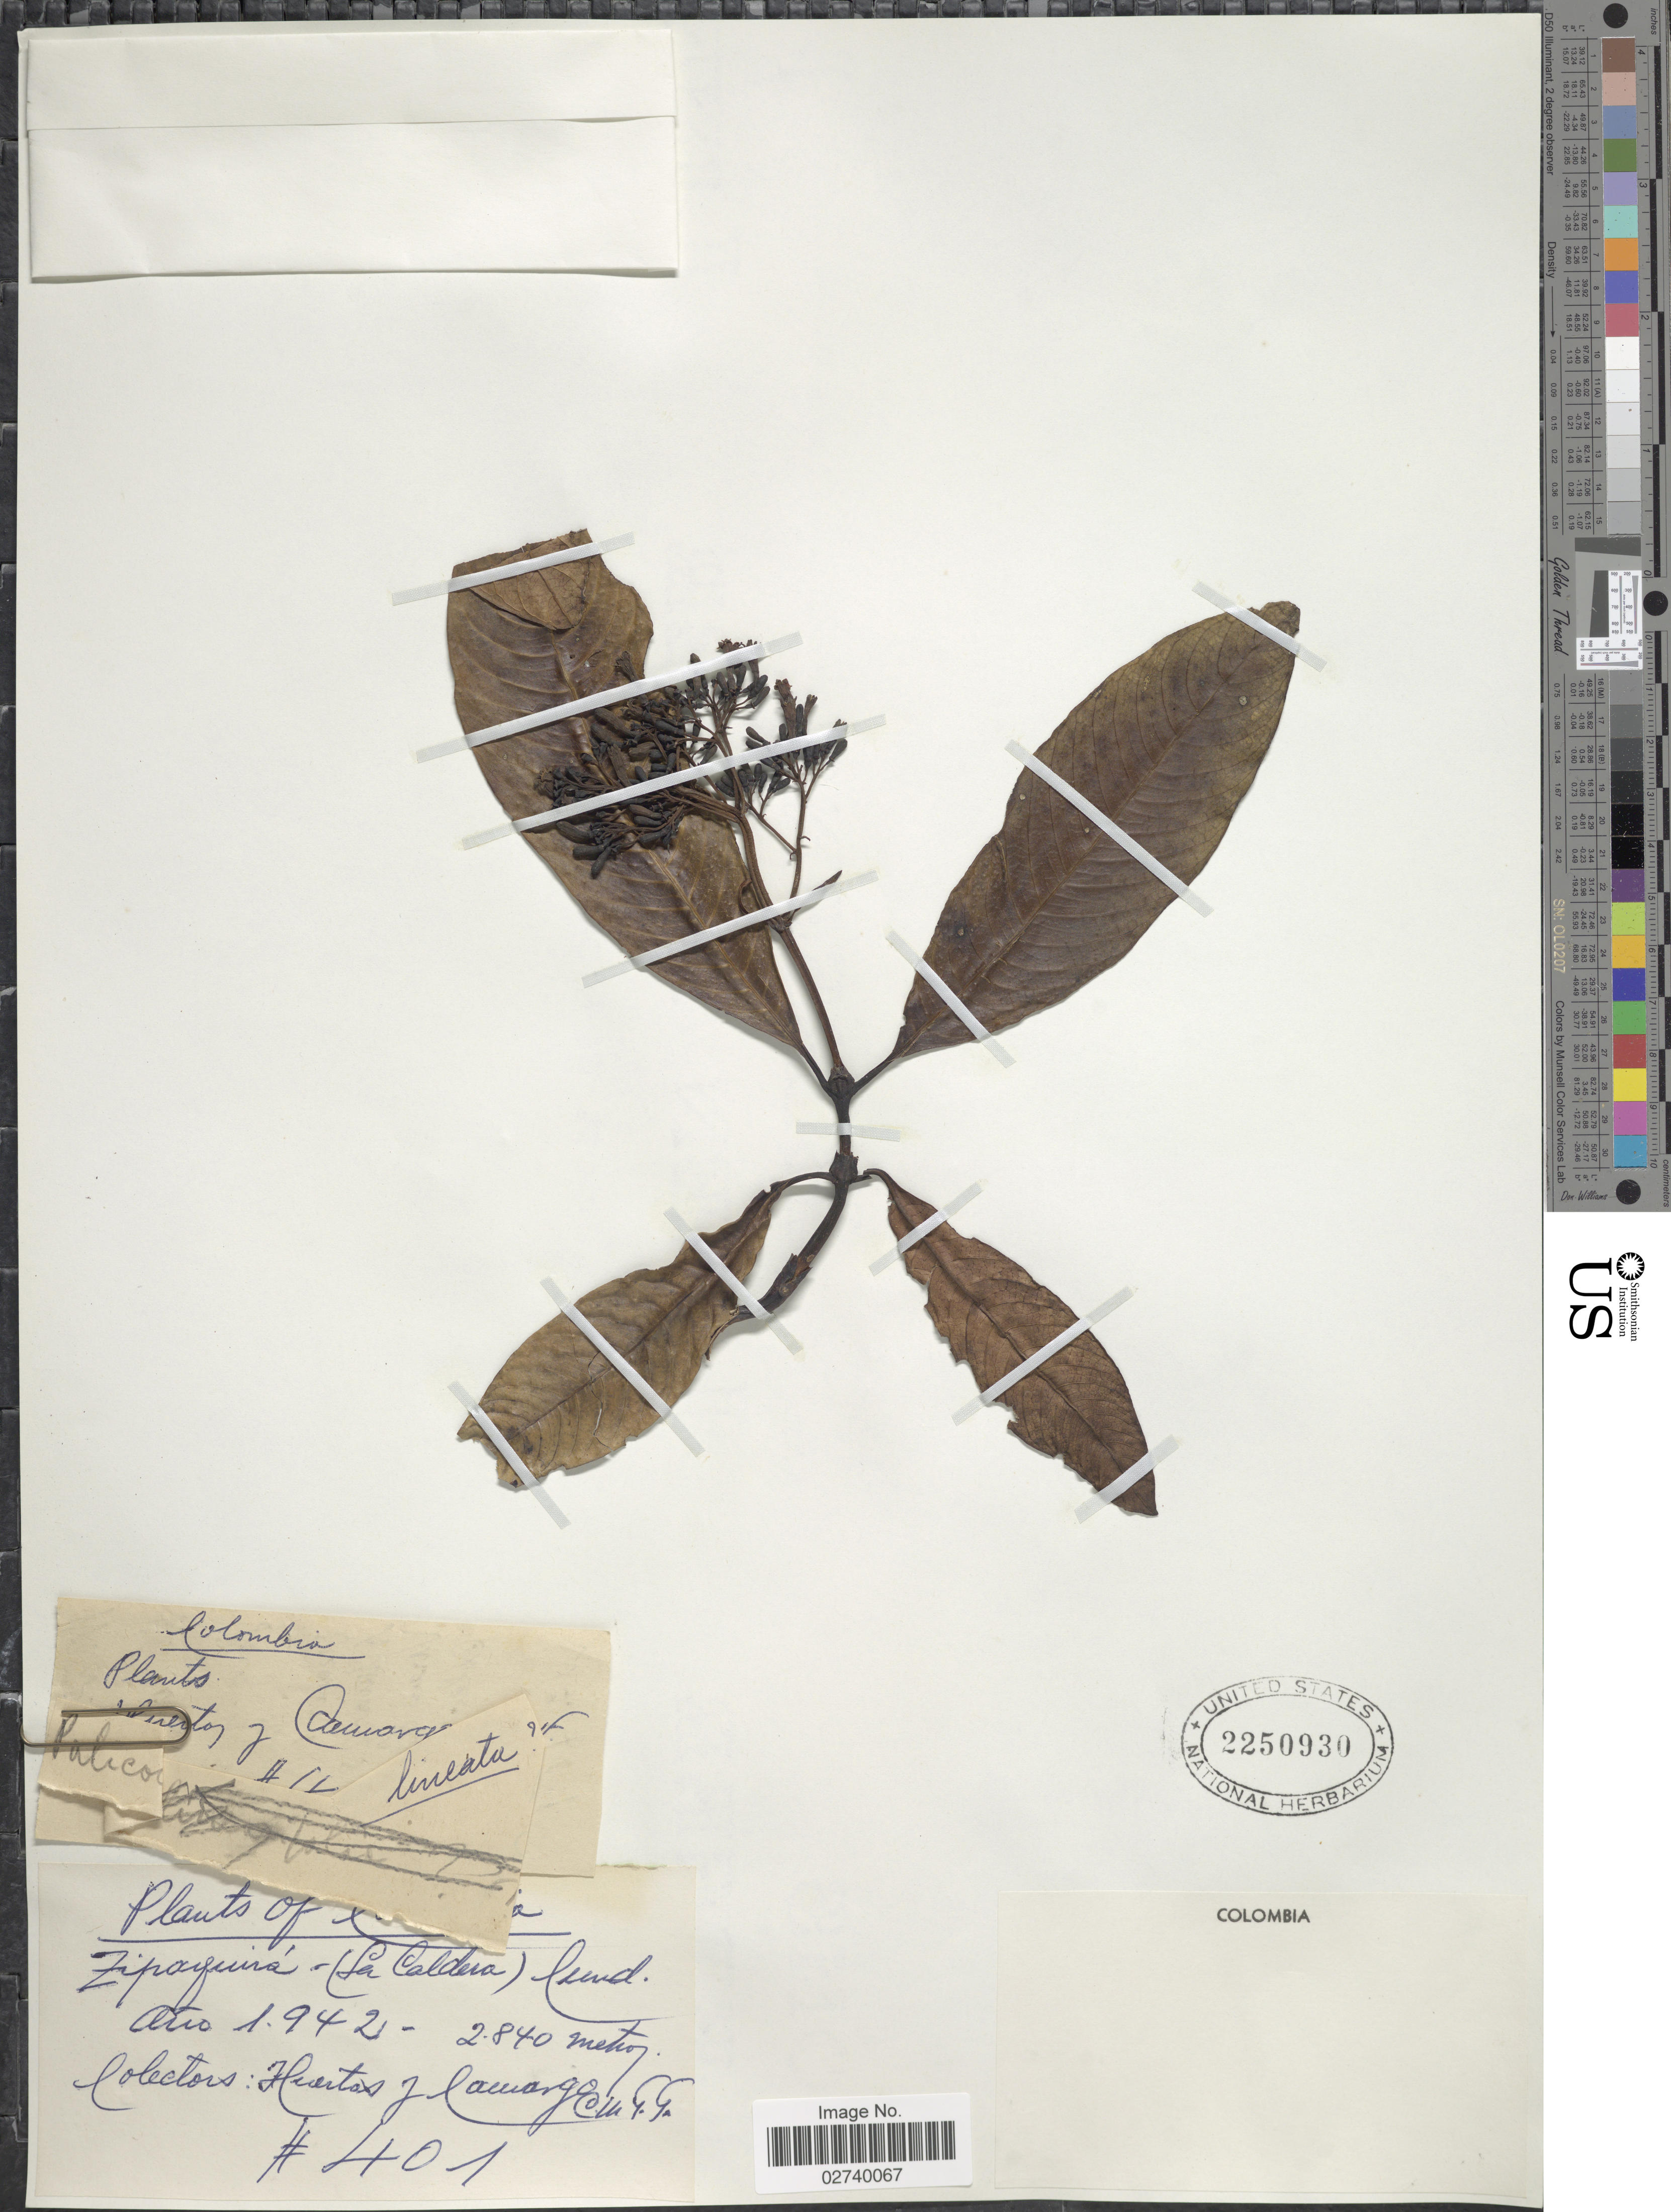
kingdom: Plantae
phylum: Tracheophyta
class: Magnoliopsida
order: Gentianales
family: Rubiaceae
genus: Palicourea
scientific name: Palicourea lineata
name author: Benth.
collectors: Huertas & -. Camargo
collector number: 401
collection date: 1942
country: Colombia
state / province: Cundinamarca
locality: Zipaquira (La Caldera)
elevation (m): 2840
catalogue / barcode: US 2250930